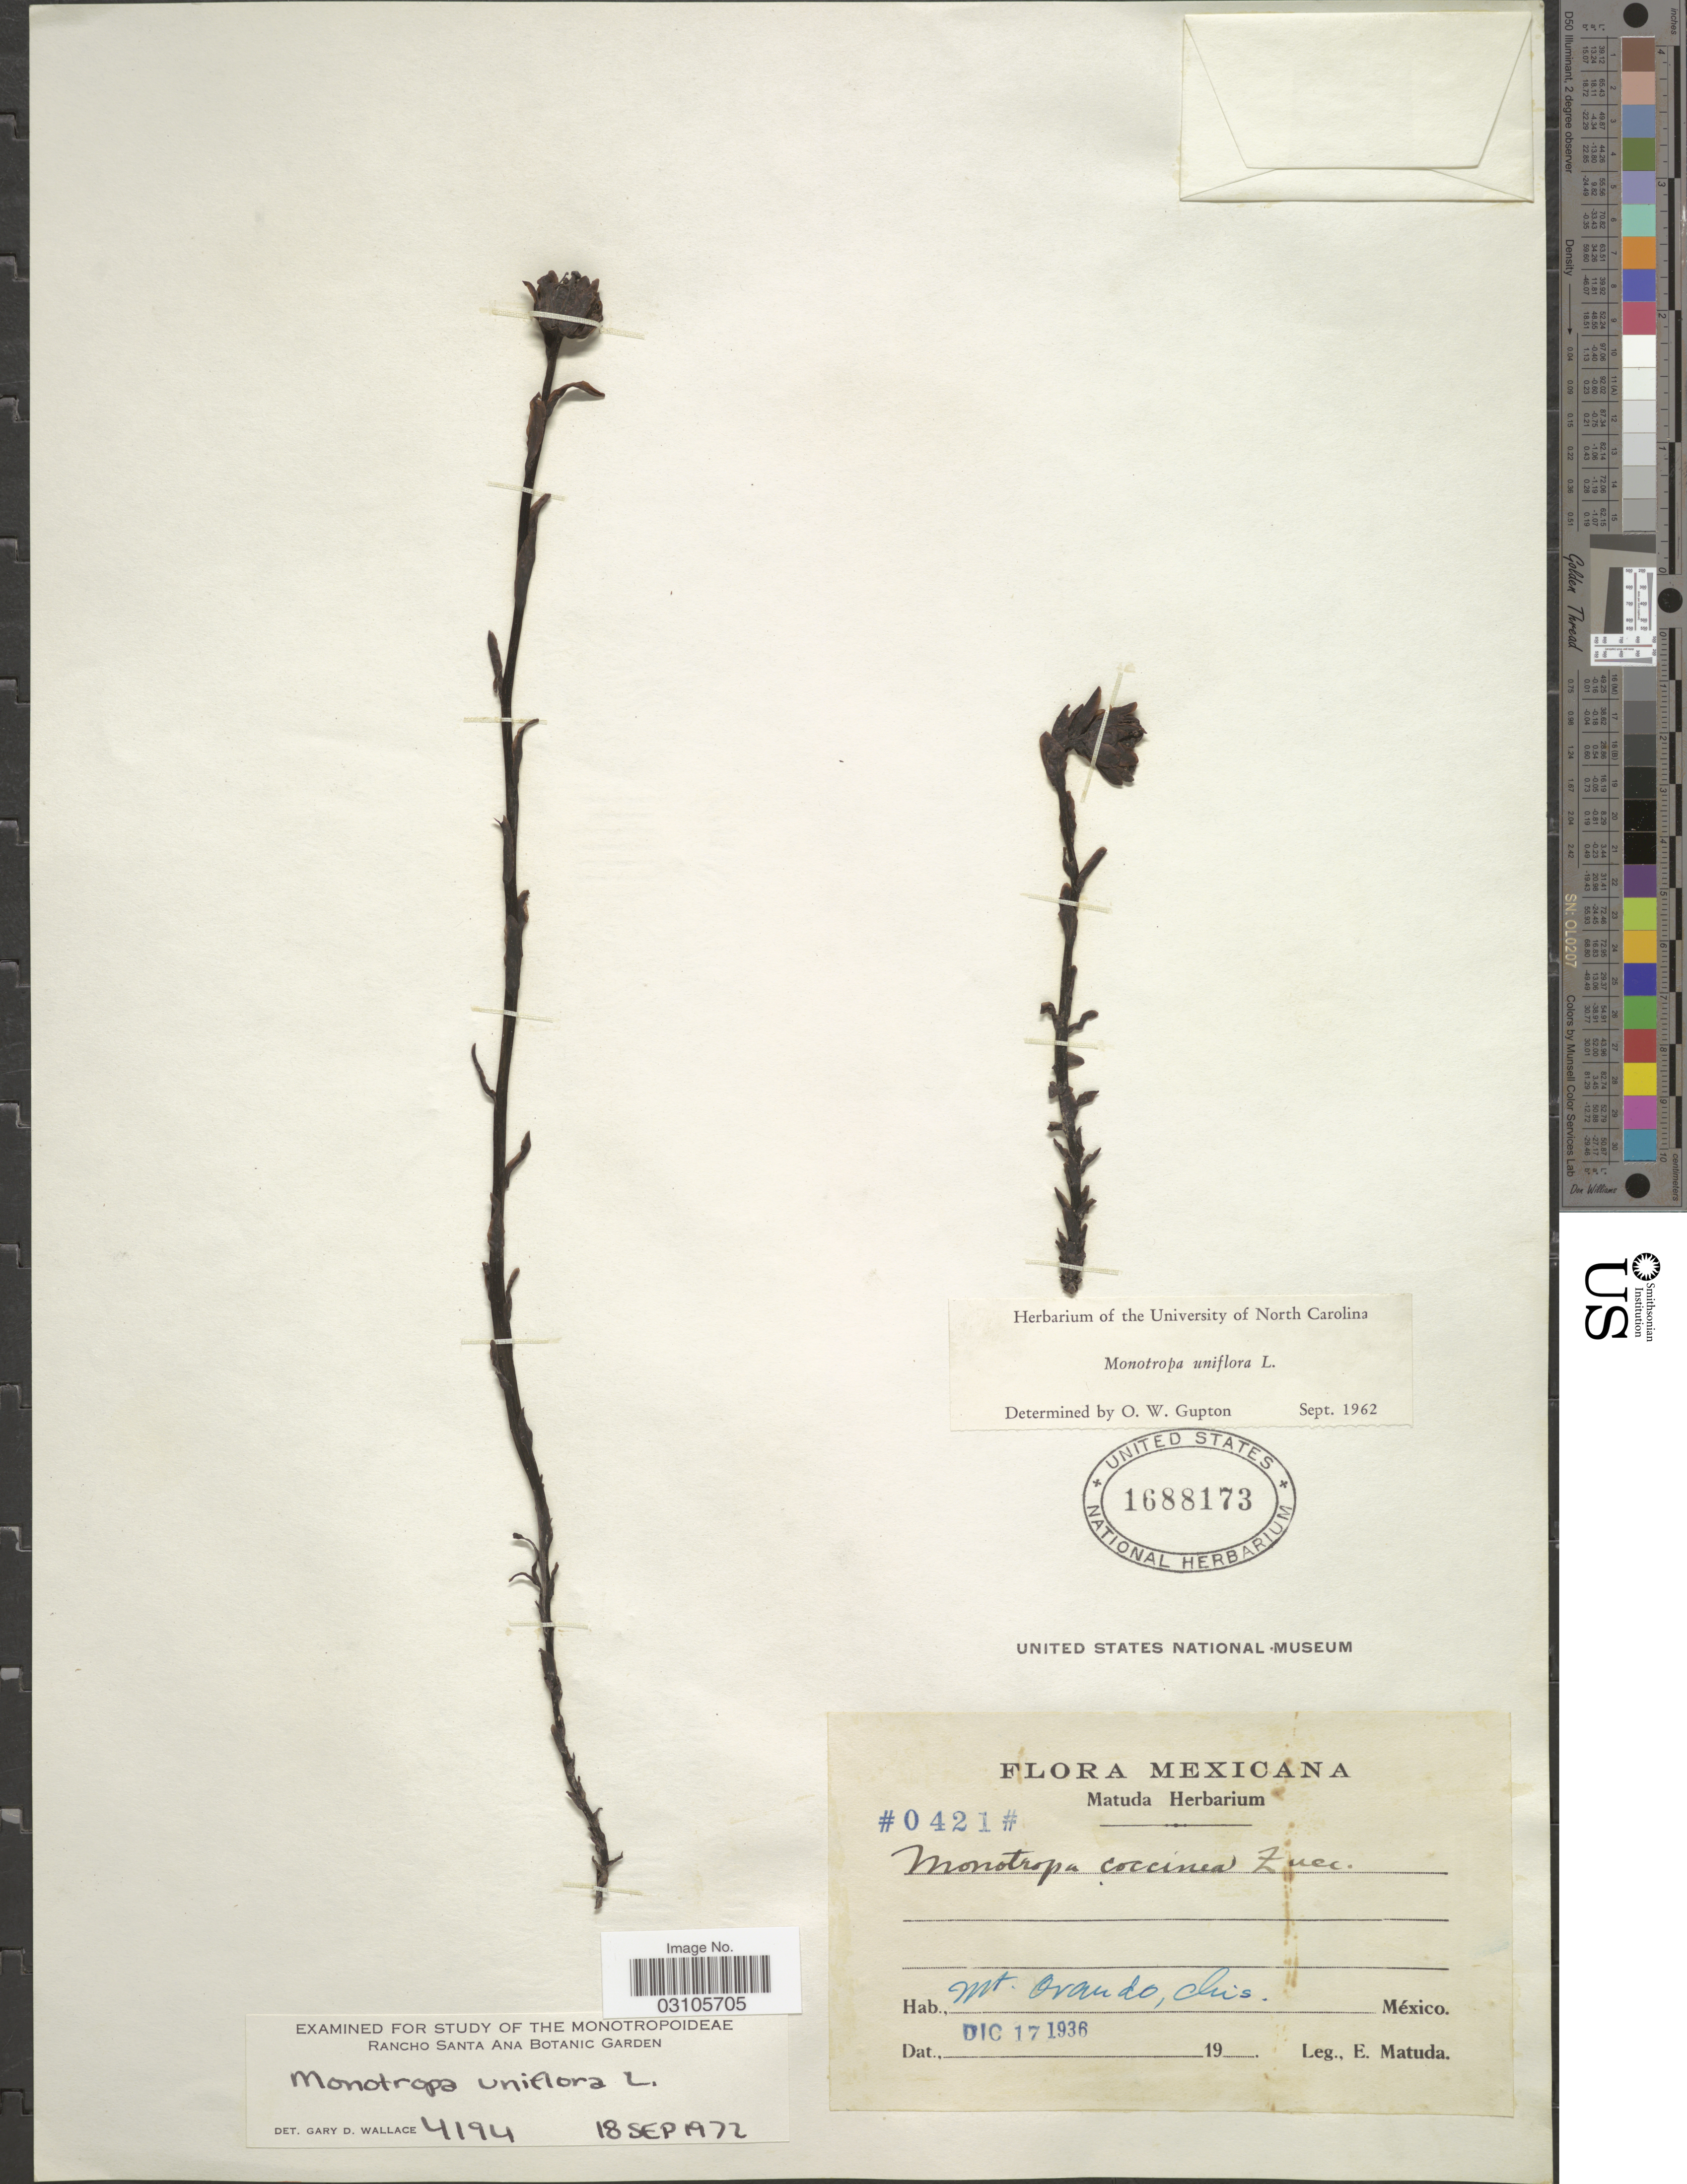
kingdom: Plantae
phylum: Tracheophyta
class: Magnoliopsida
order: Ericales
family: Ericaceae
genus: Monotropa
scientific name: Monotropa uniflora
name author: L.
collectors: E. Matuda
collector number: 0421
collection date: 1936-12-17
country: Mexico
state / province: Chiapas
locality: Mt. Ovando.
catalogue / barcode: US 1688173